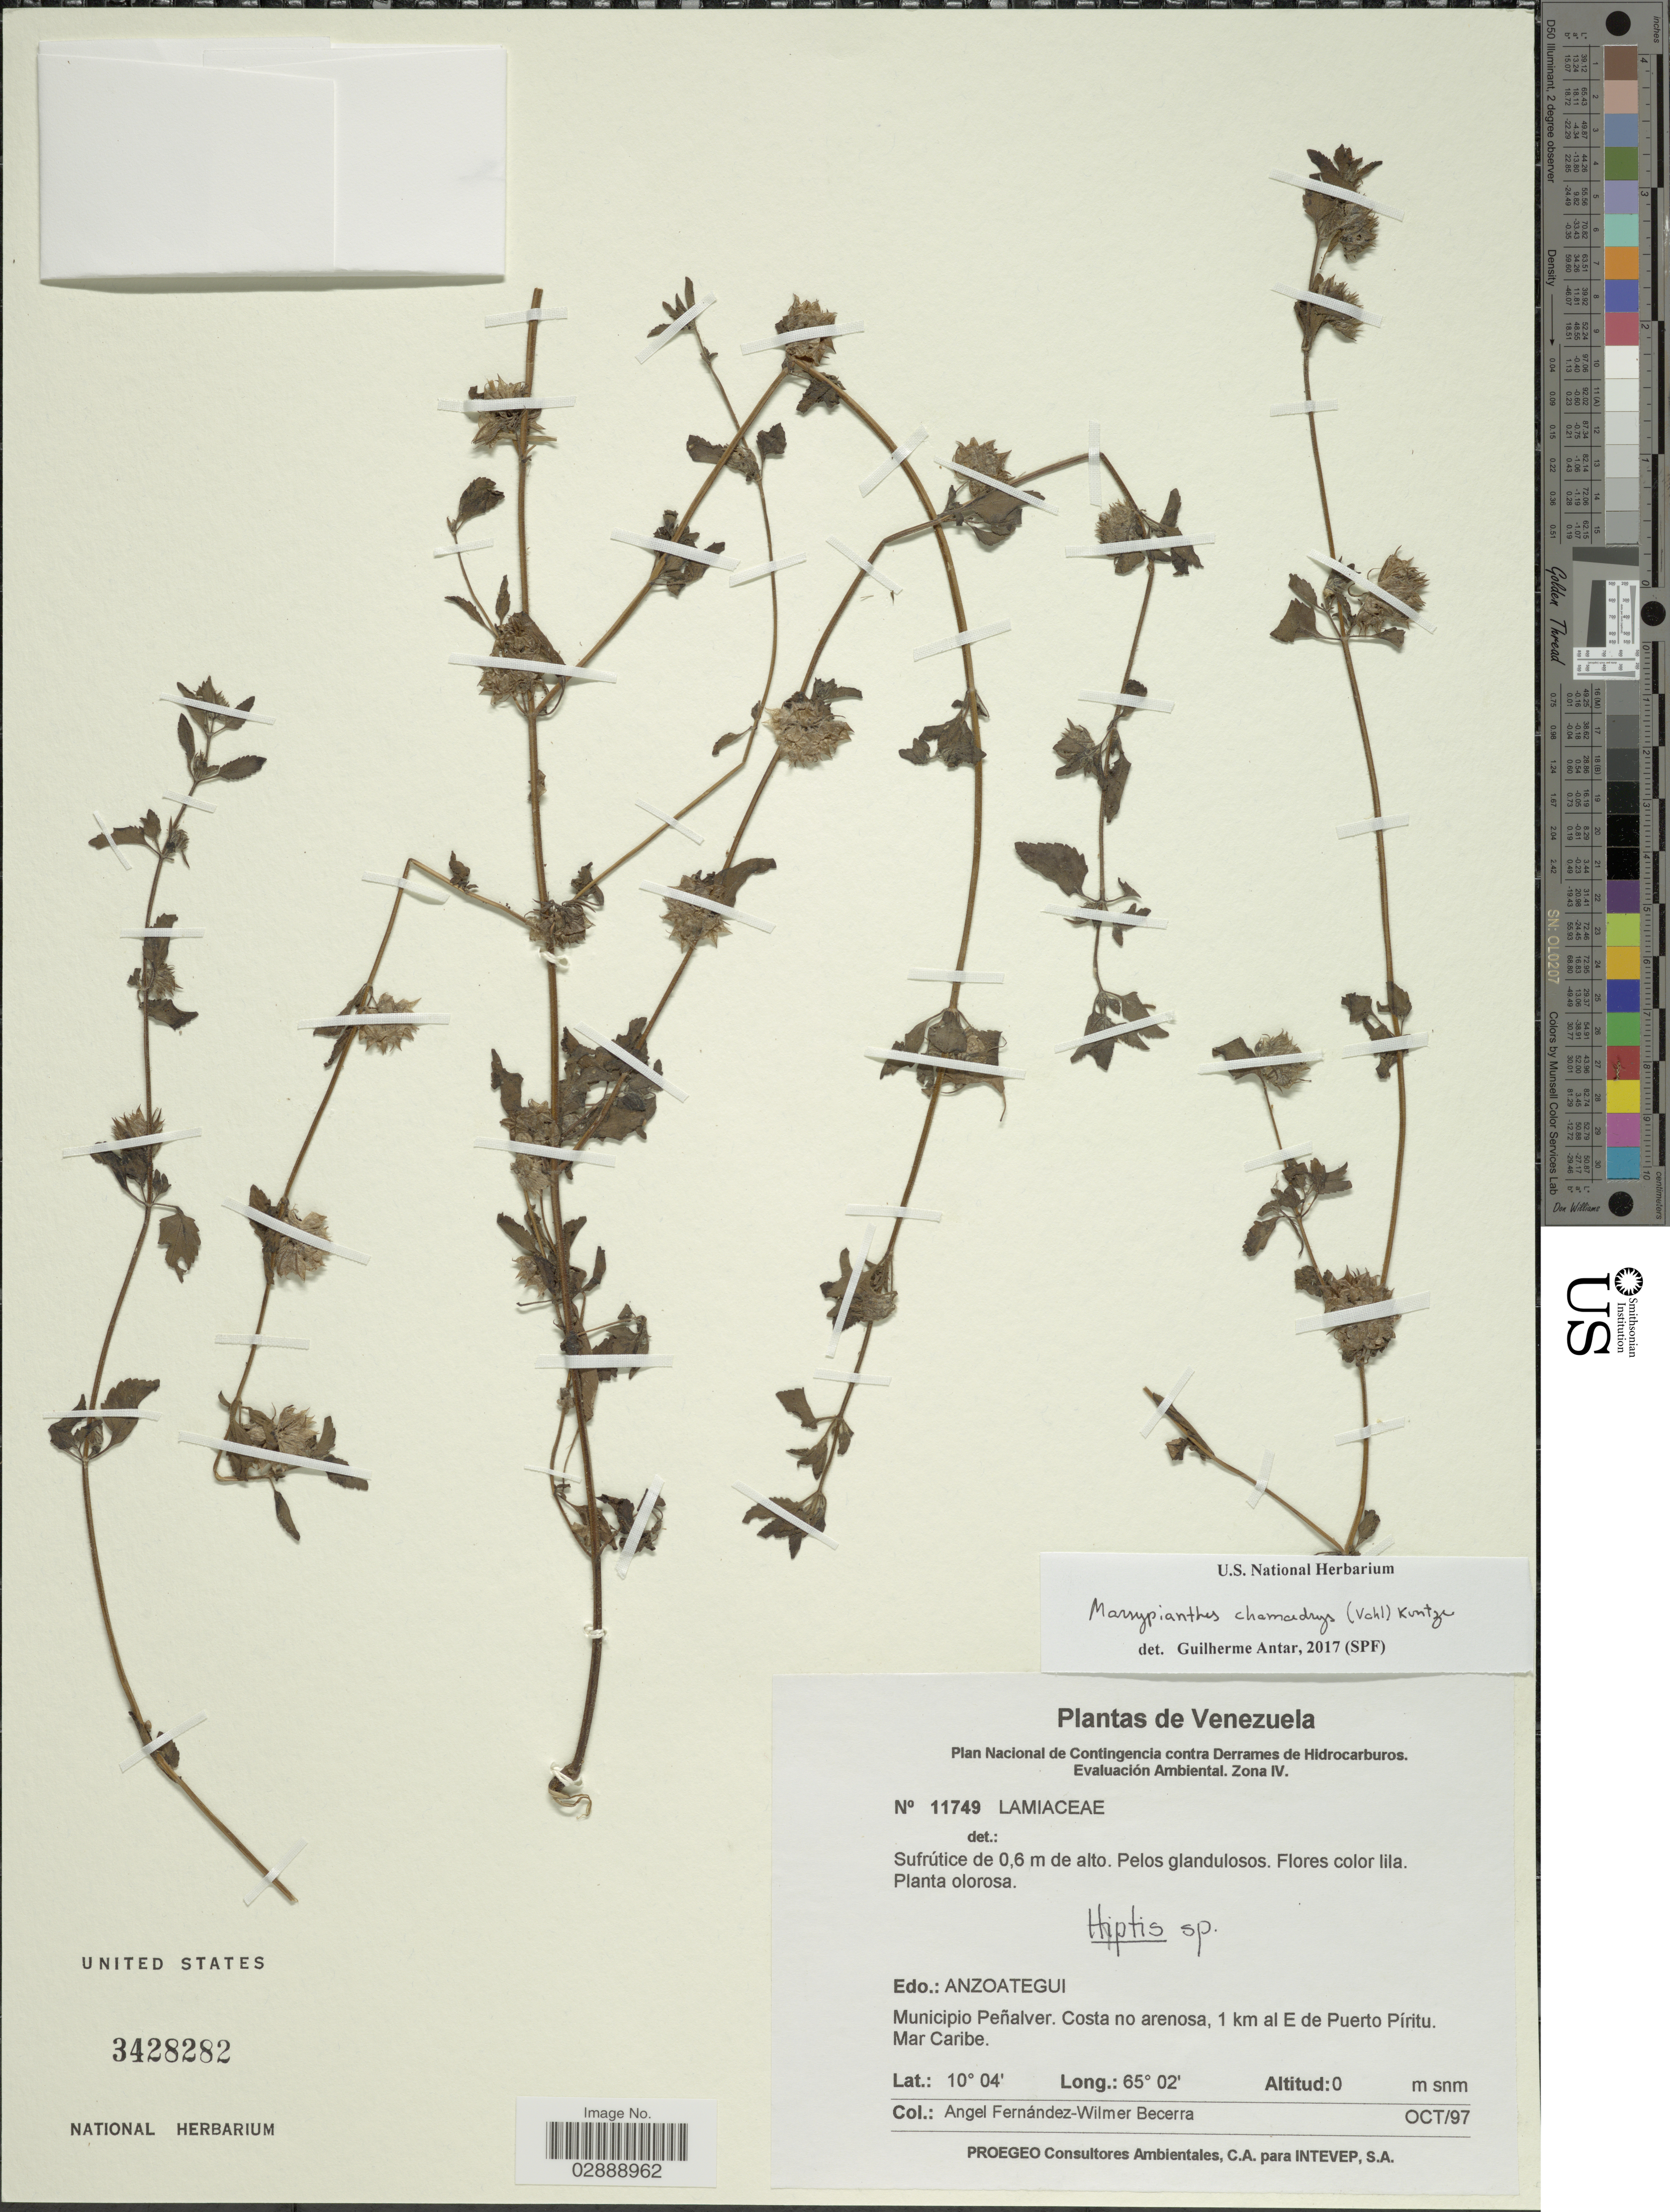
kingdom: Plantae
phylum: Tracheophyta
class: Magnoliopsida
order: Lamiales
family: Lamiaceae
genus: Marsypianthes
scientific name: Marsypianthes chamaedrys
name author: (Vahl) Kuntze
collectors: Á. Fernández & W. Becerra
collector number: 11749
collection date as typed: Transcribed d/m/y: /10/97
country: Venezuela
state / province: Anzoategui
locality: Municipio Peñalver. Costa no arenosa, 1 km al E de Puerto Píritu. Mar Caribe.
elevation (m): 0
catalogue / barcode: US 3428282